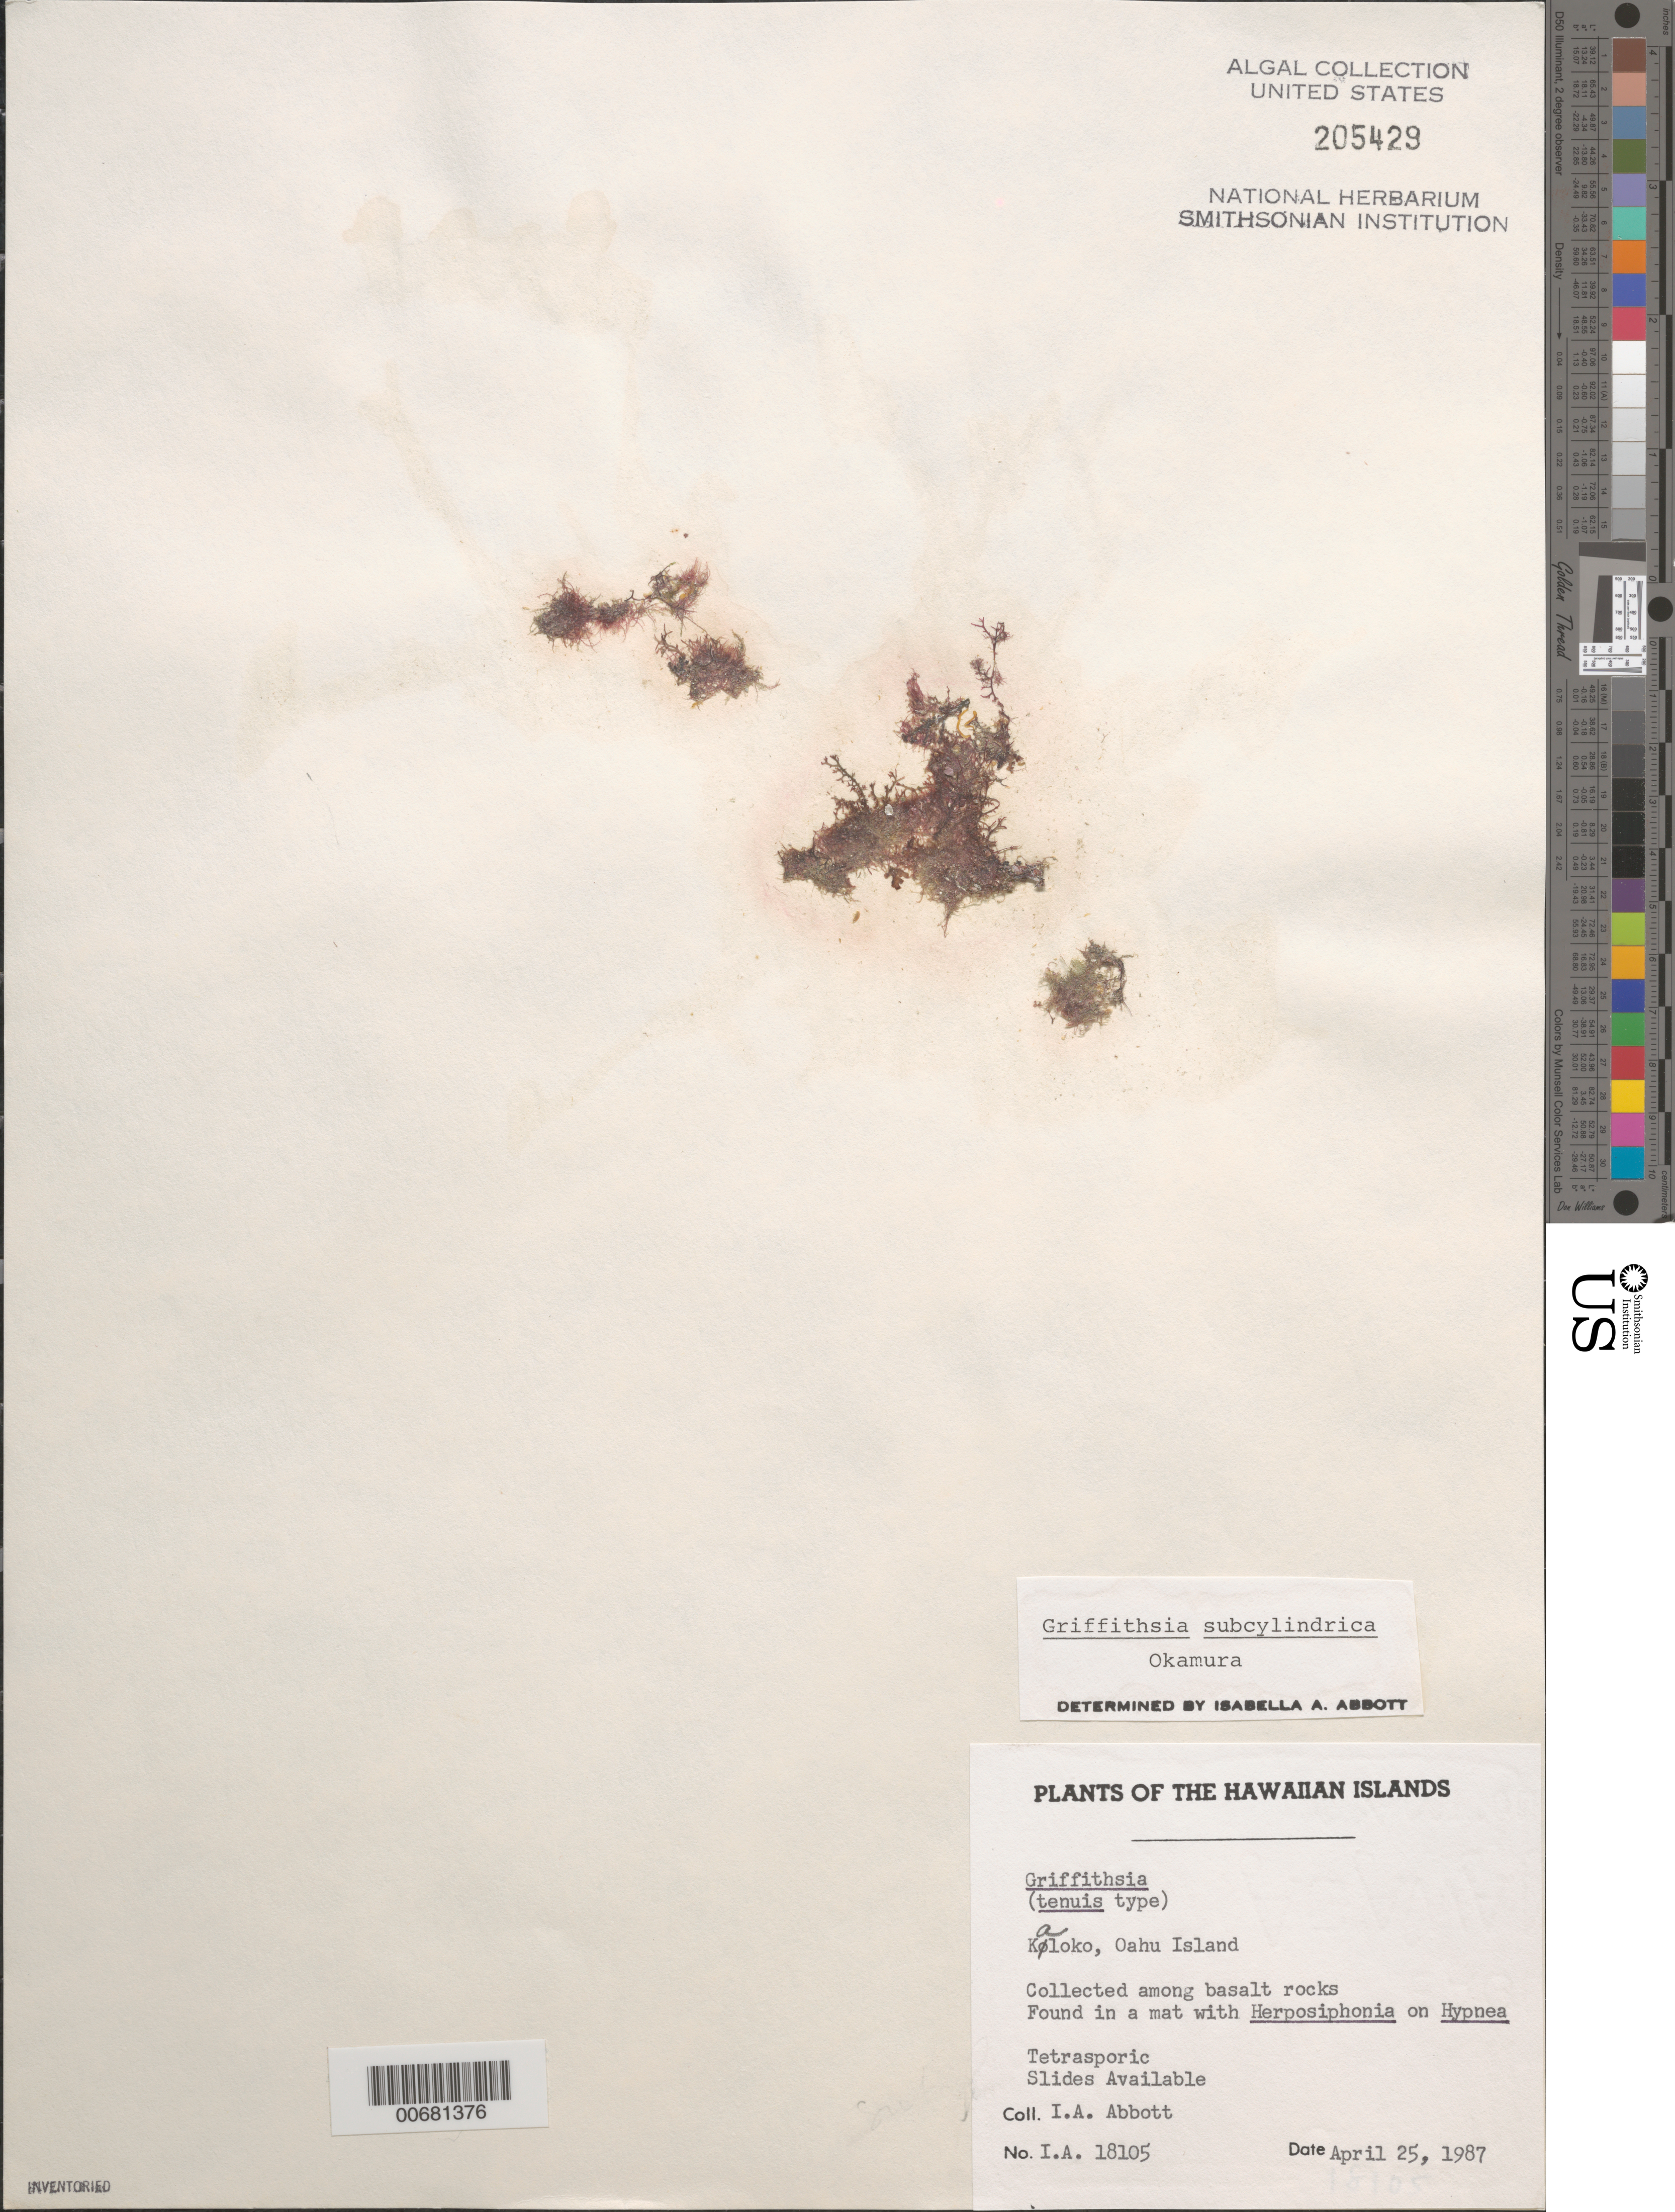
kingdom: Plantae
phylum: Rhodophyta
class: Florideophyceae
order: Ceramiales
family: Wrangeliaceae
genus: Griffithsia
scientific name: Griffithsia subcylindrica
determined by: Abbott, Isabella A.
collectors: I. A. Abbott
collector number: IAA 18105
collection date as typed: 25 Apr 1987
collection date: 1987-04-25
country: United States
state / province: Hawaii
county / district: Honolulu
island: Oahu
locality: Kaloko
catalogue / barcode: US 205429